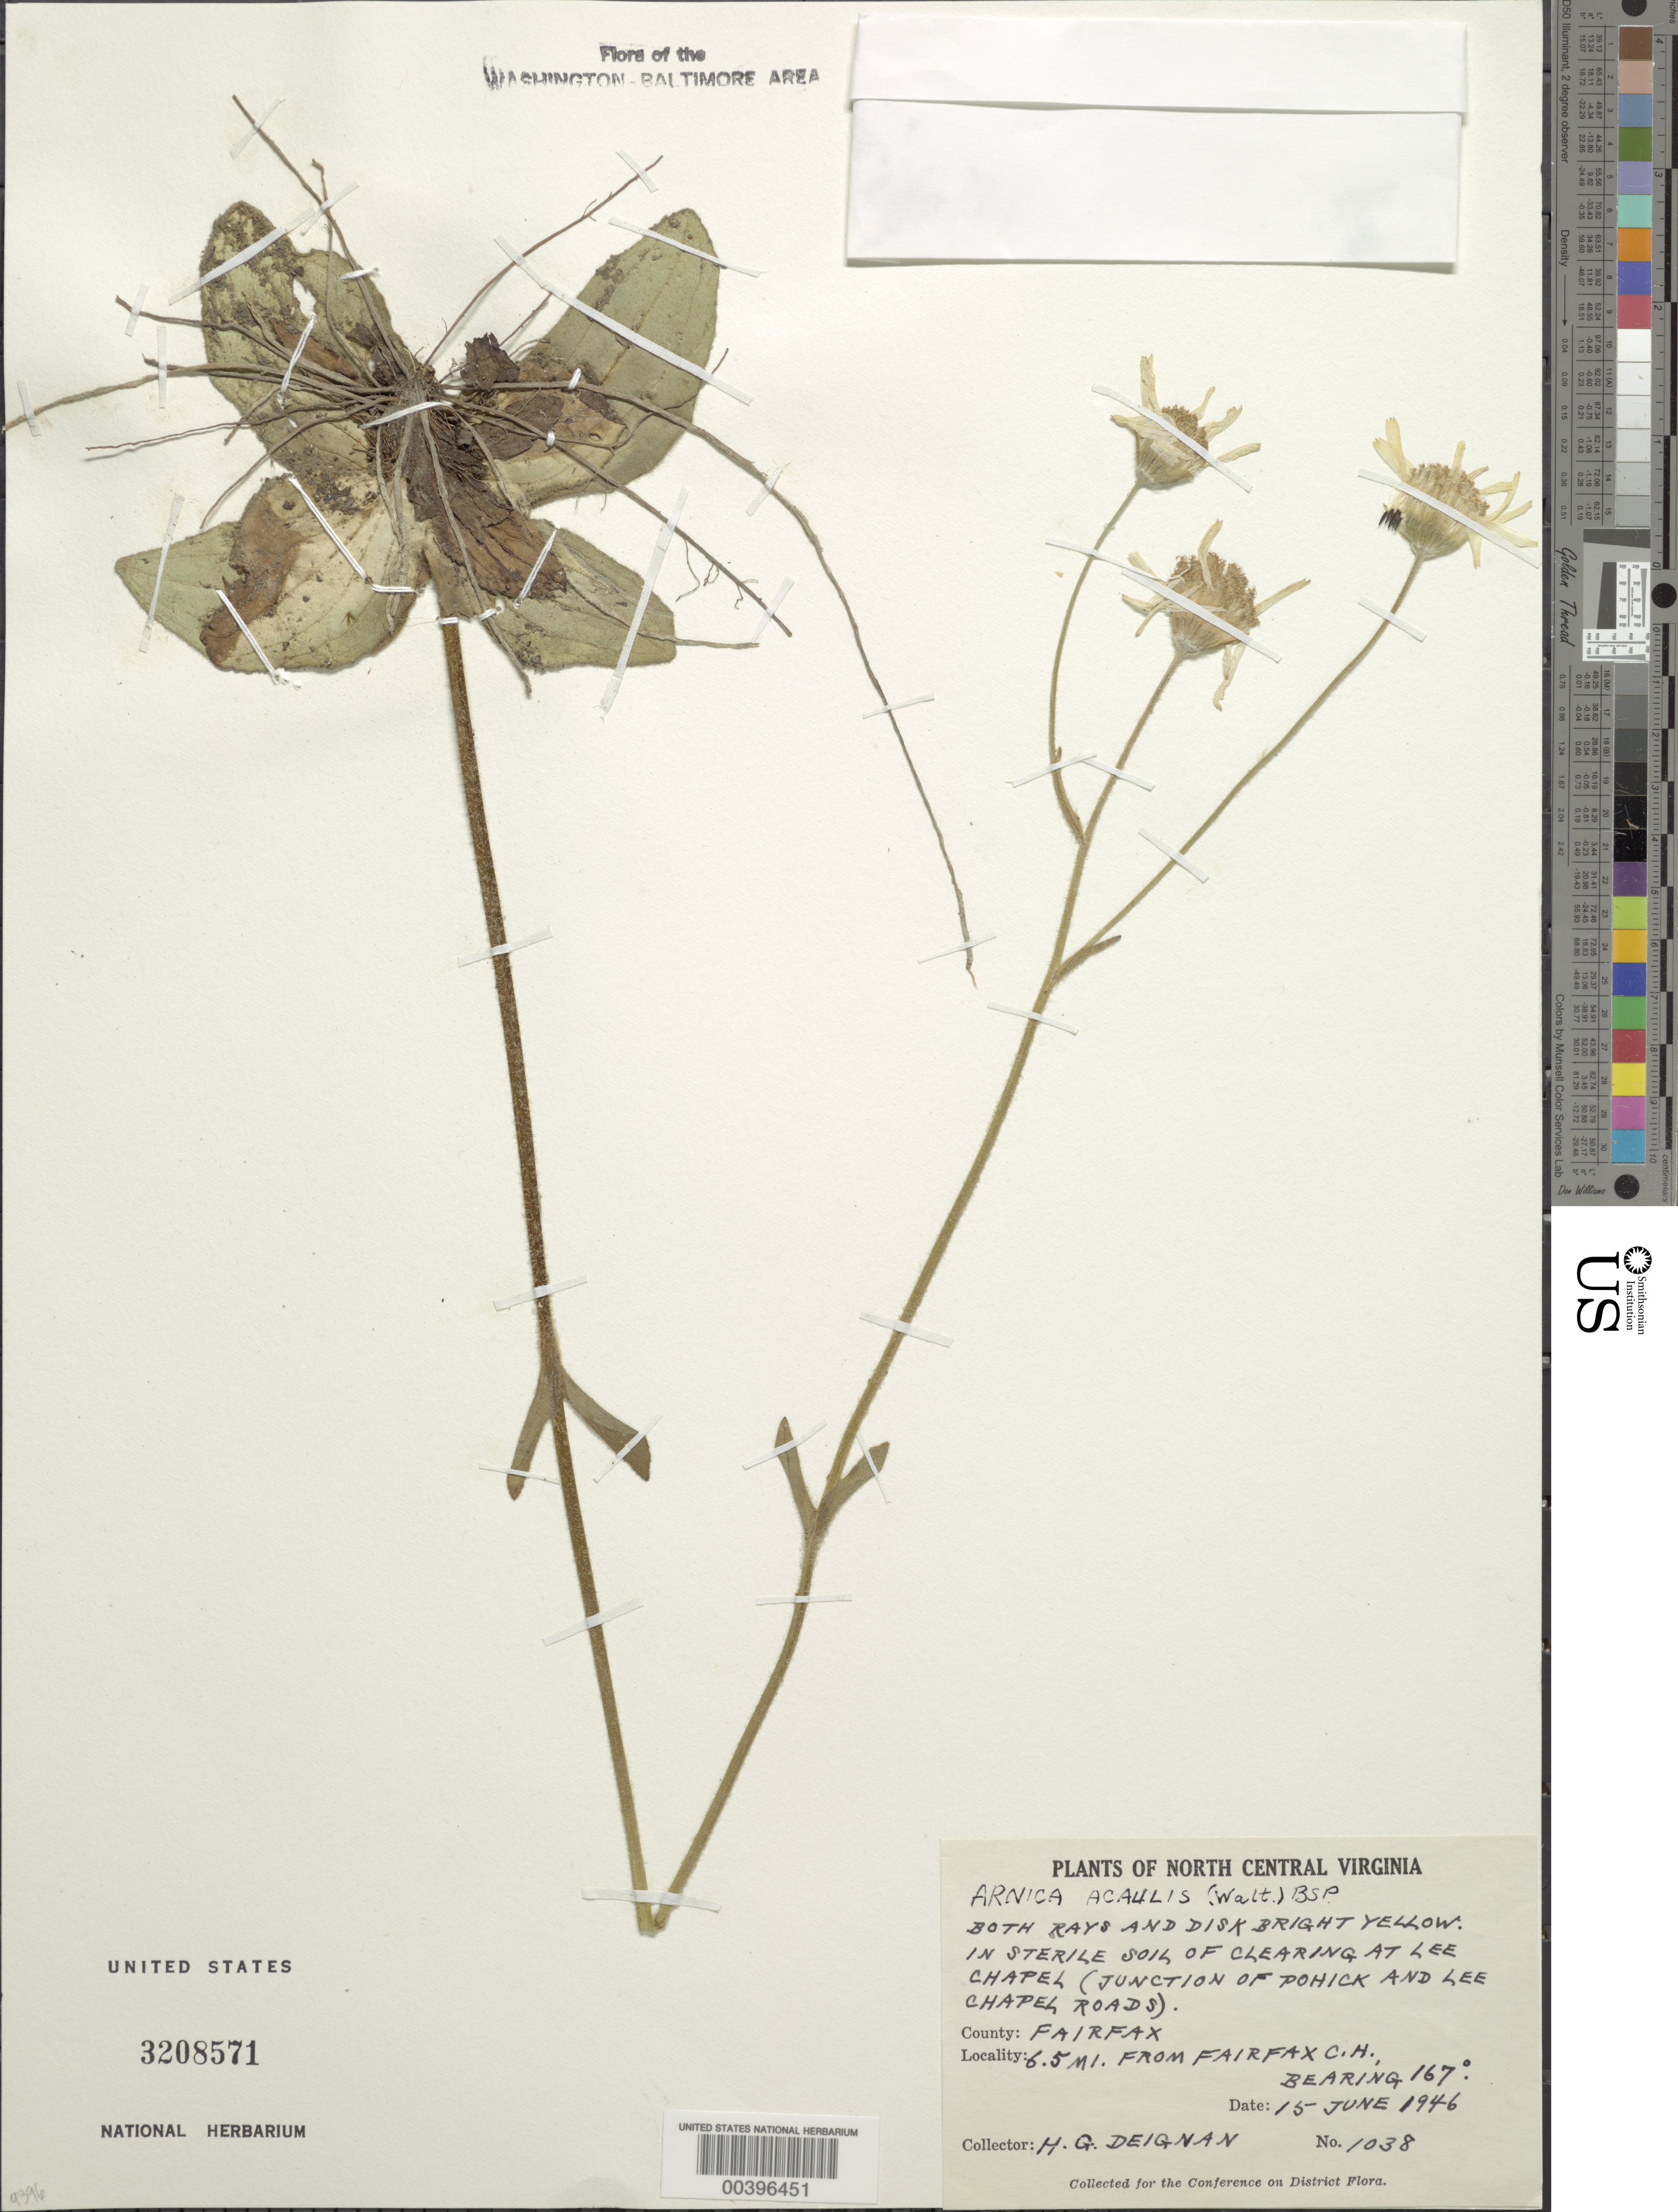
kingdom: Plantae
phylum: Tracheophyta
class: Magnoliopsida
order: Asterales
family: Asteraceae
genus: Arnica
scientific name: Arnica acaulis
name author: (Walter) Britton, Stearns & Poggenb.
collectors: H. Deignan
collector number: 1038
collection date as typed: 15 Jun 1946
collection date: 1946-06-15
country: United States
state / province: Virginia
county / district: Fairfax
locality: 6.5 M from Fairfax County Court House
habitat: In sterile soil of clearing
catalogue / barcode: US 3208571